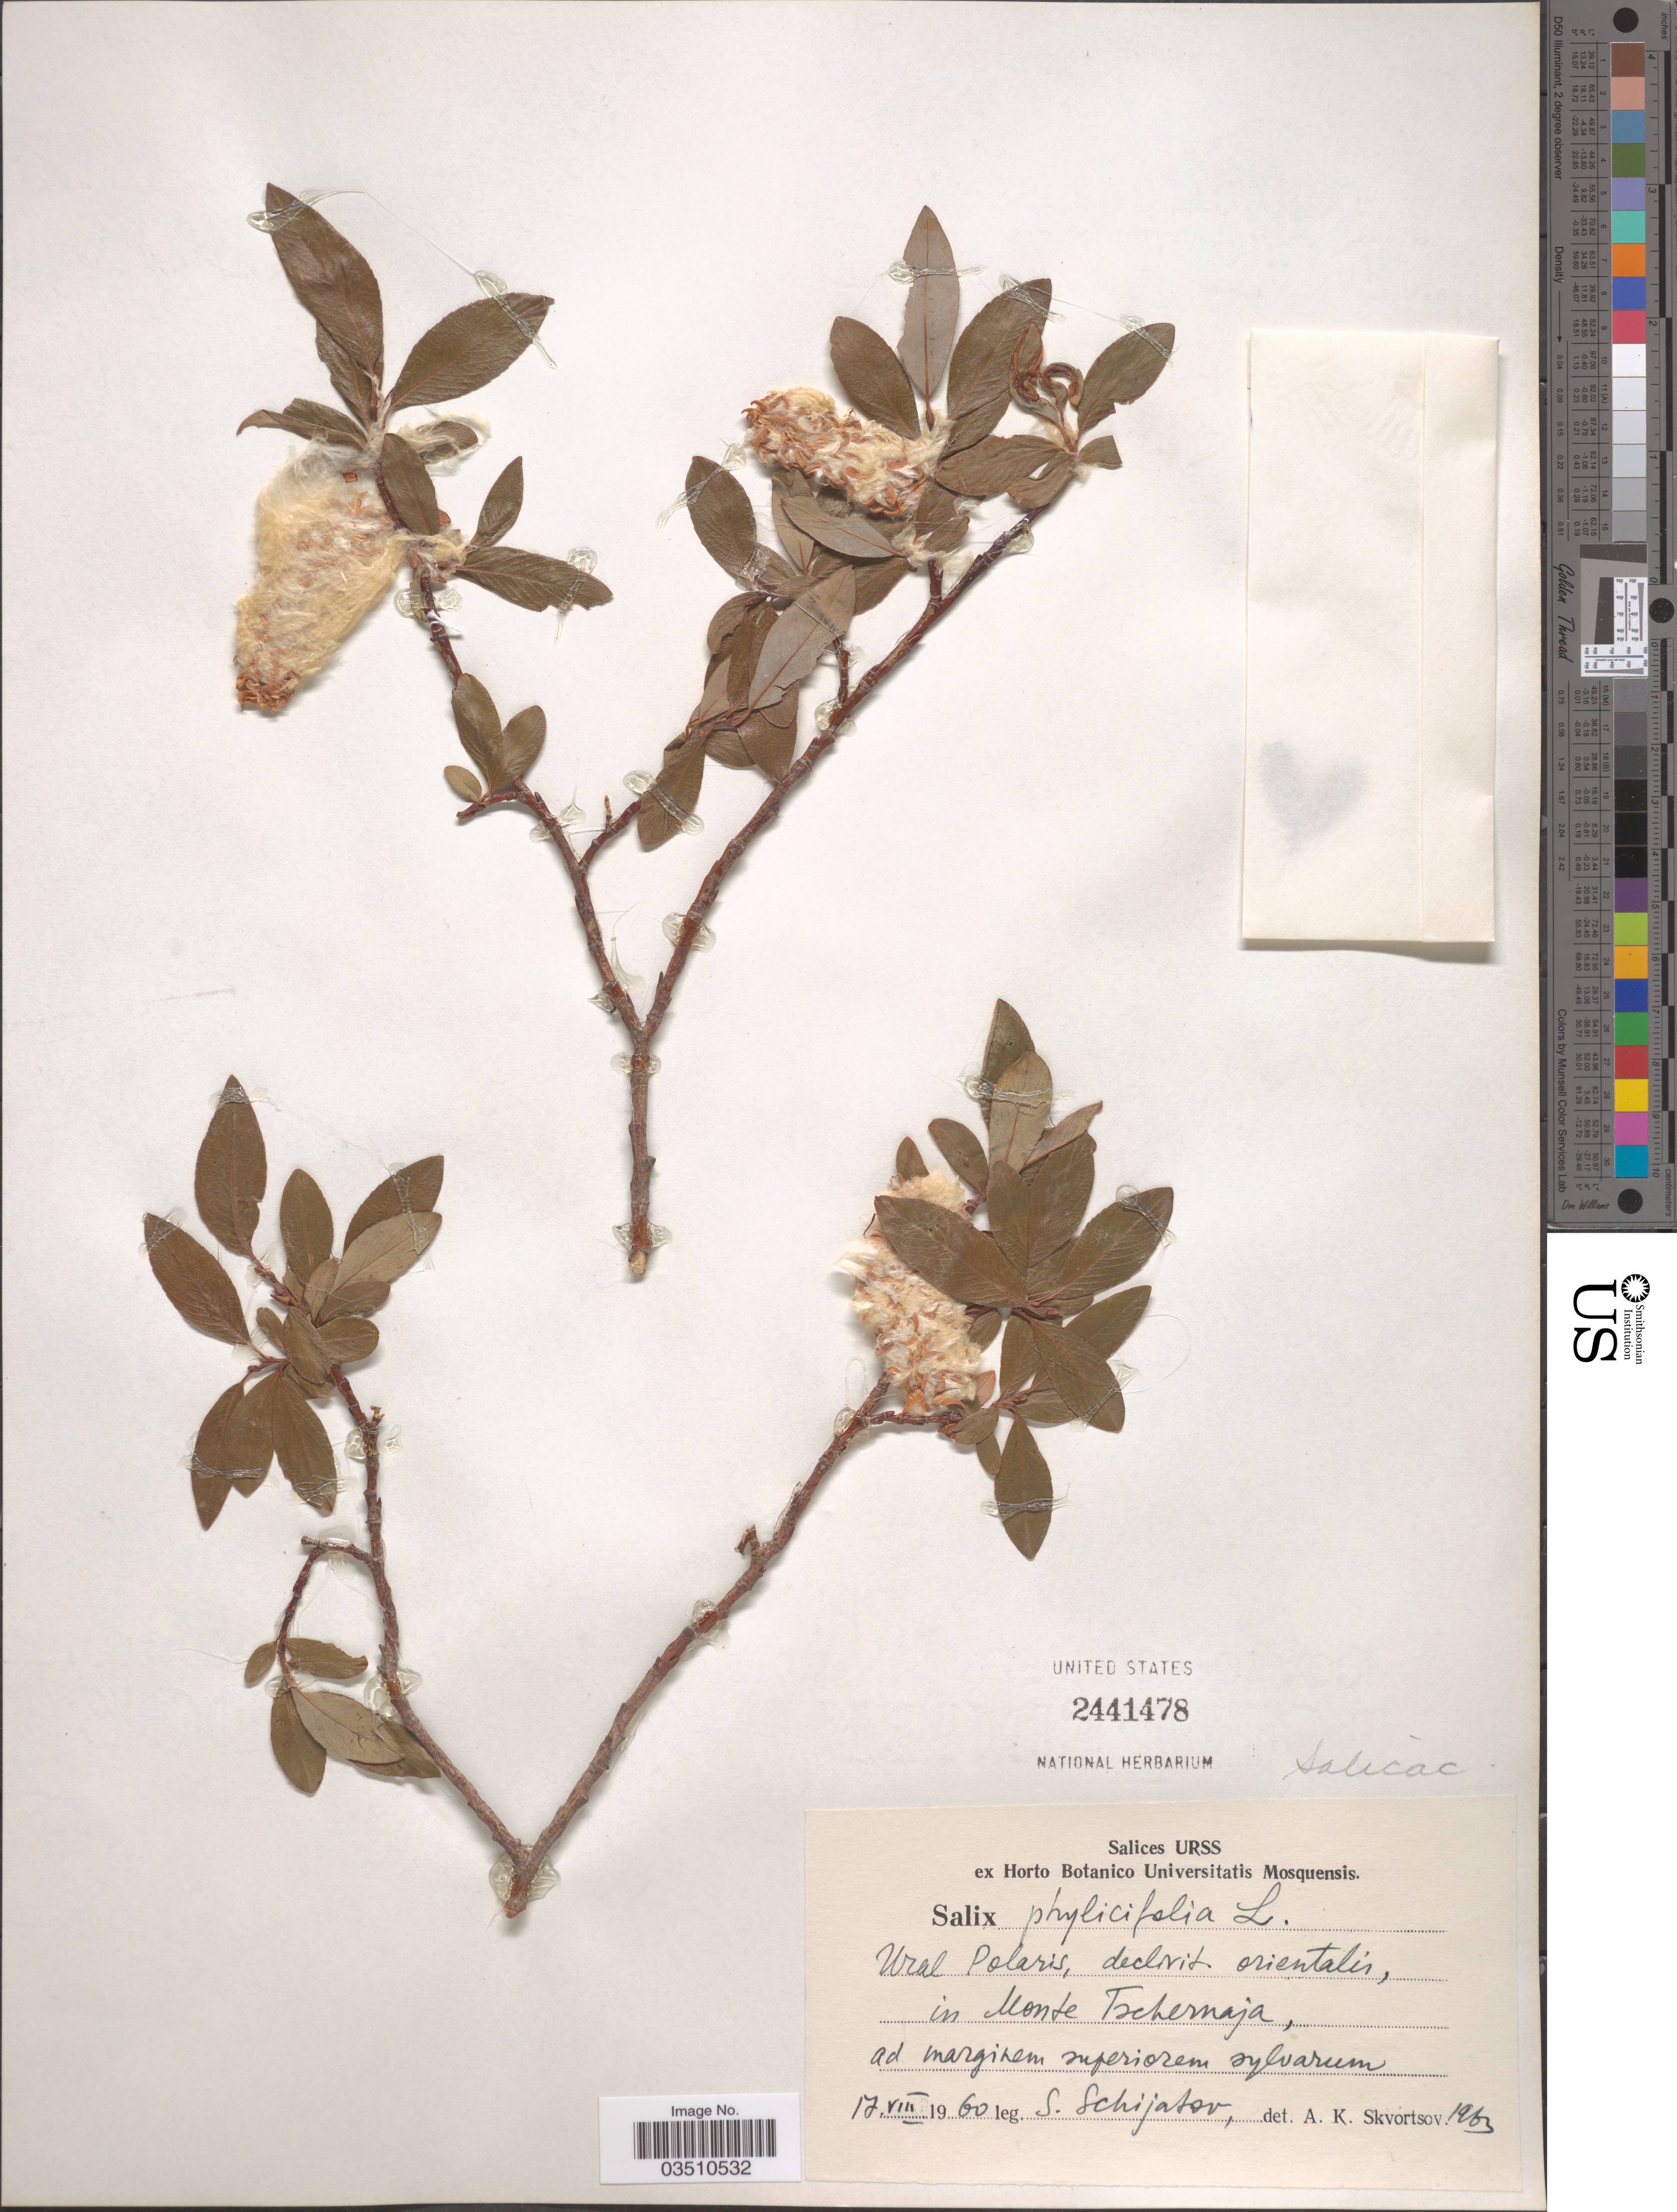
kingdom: Plantae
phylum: Tracheophyta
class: Magnoliopsida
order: Malpighiales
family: Salicaceae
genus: Salix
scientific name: Salix phylicifolia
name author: L.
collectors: S. Schijatov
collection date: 1960-08-17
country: Ukraine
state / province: Crimea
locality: Ural Polaris, declivit. orientalis, in Monte Tschernaja.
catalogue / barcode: US 2441478